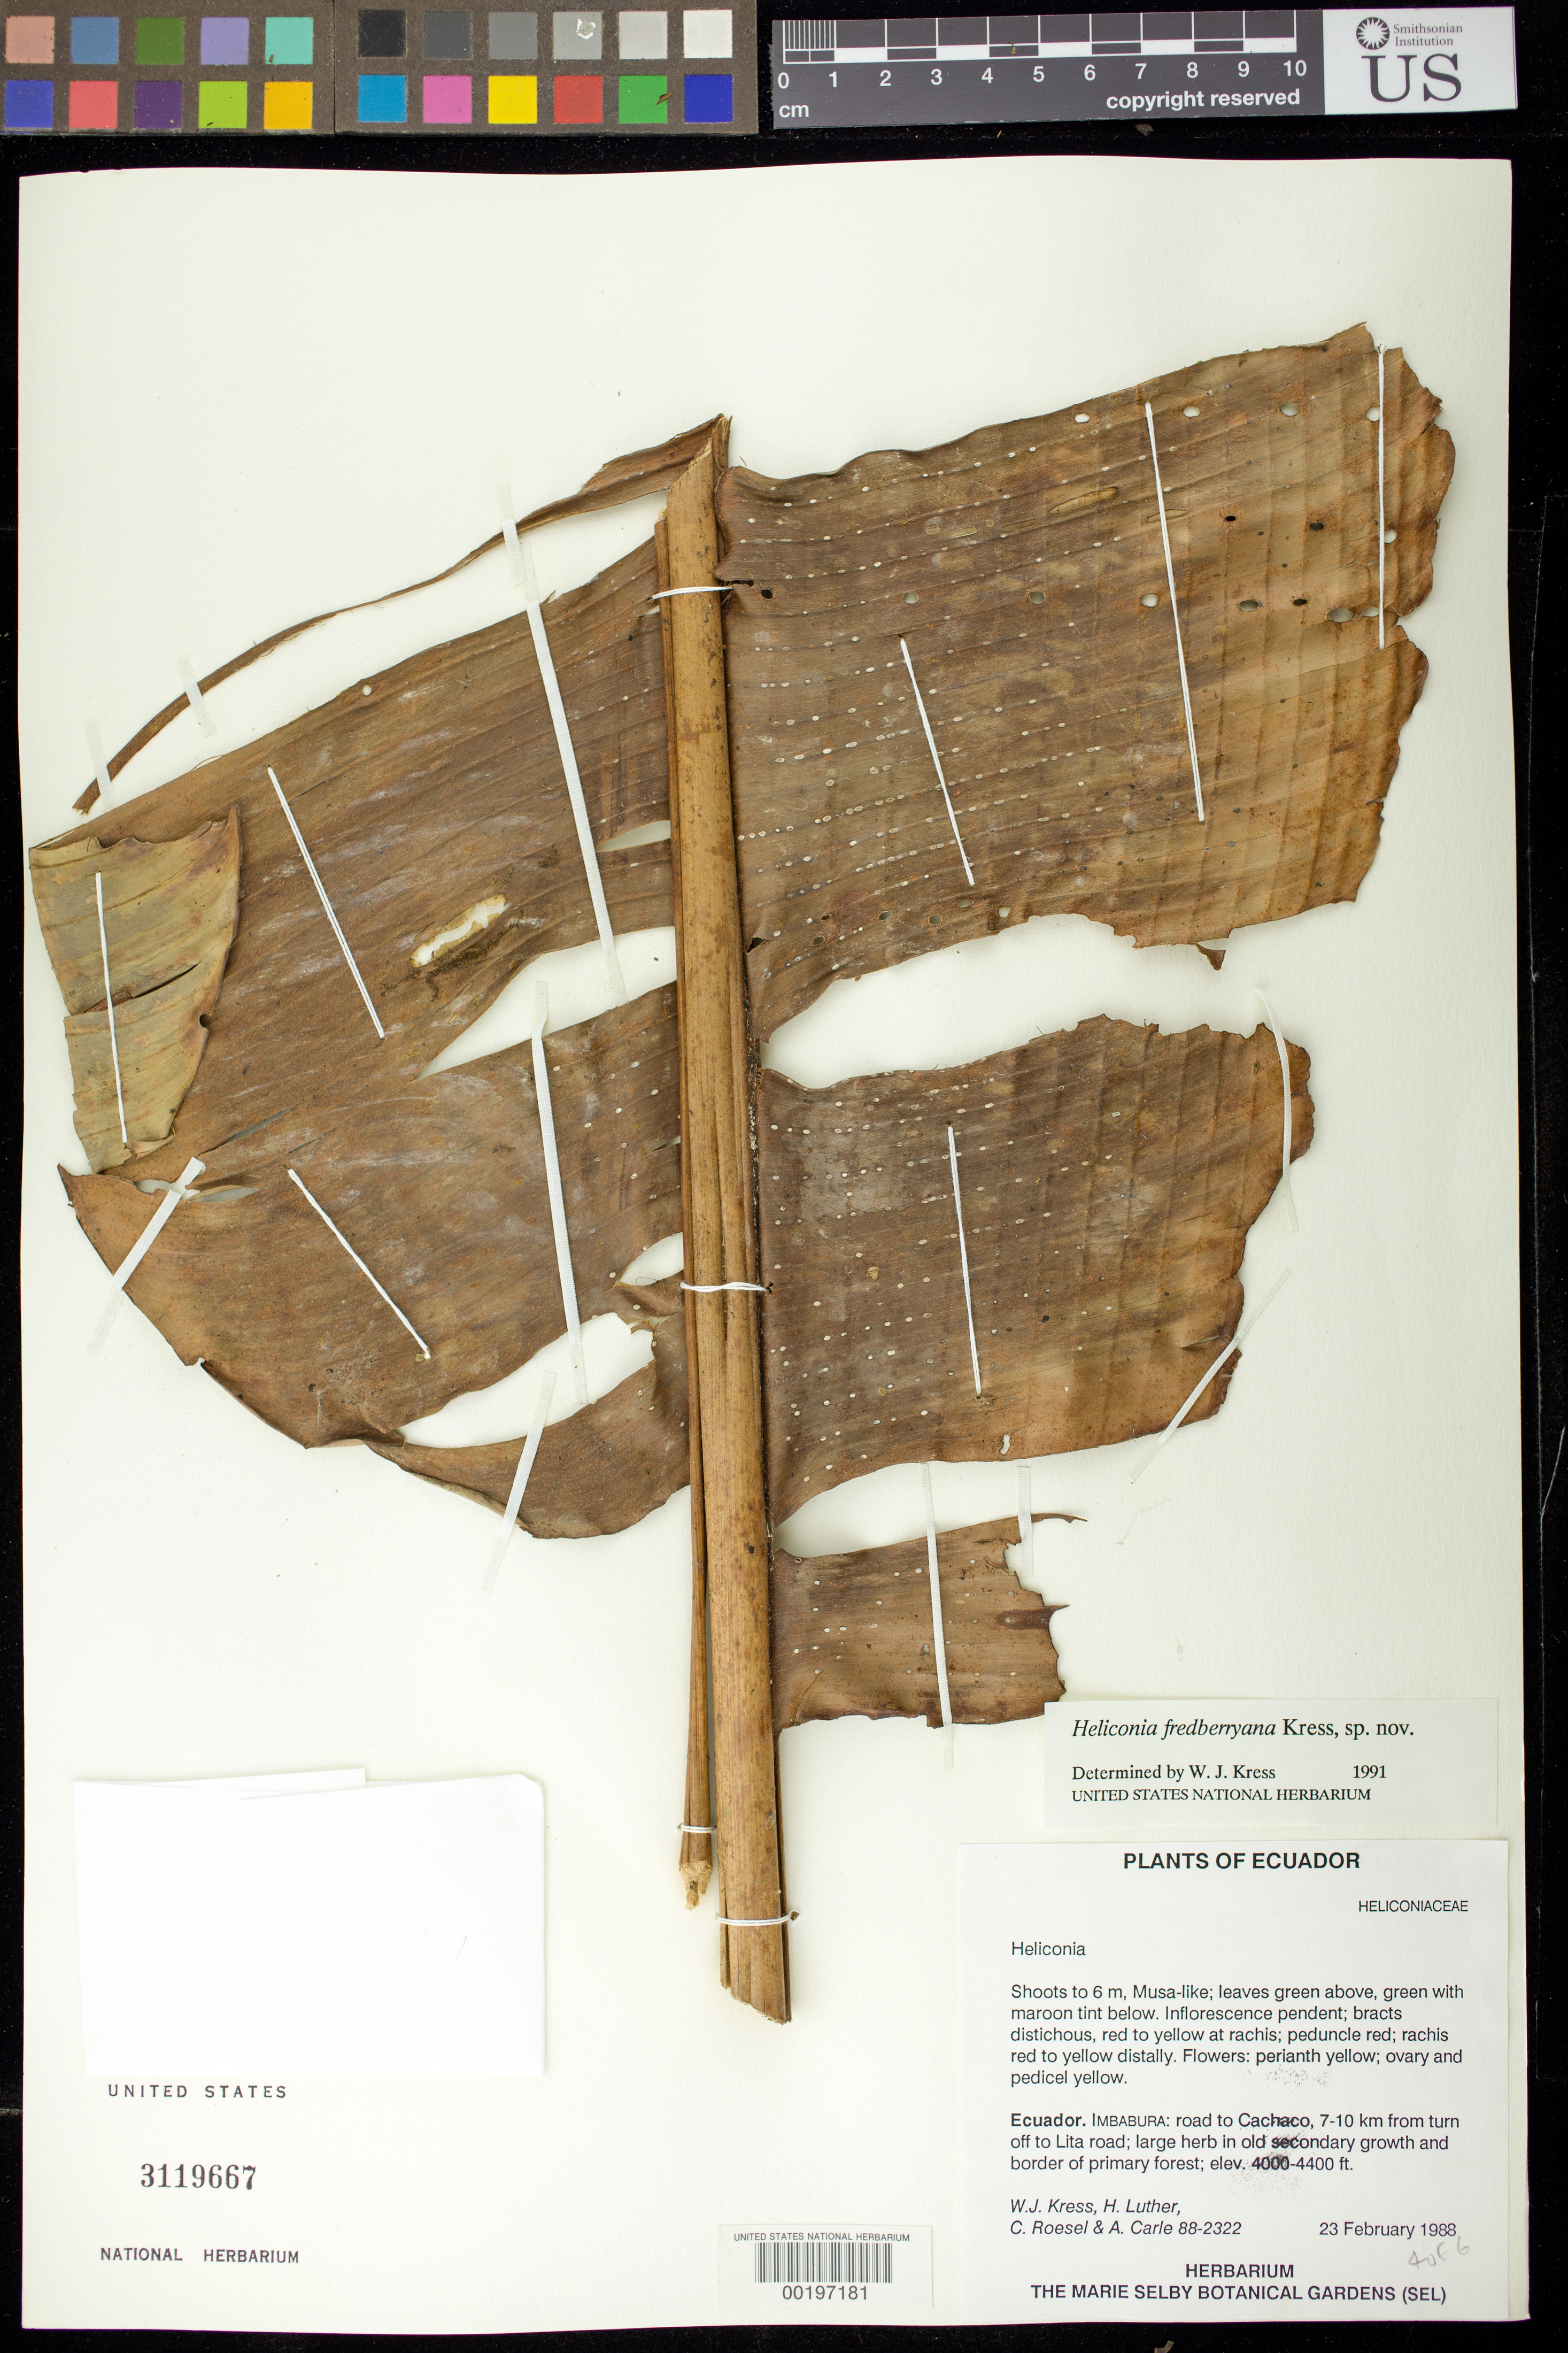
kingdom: Plantae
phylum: Tracheophyta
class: Liliopsida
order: Zingiberales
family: Heliconiaceae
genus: Heliconia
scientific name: Heliconia fredberryana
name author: W.J. Kress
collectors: W. J. Kress, C. S. Roesel, A. Carle & Harry E. Luther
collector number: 88-2322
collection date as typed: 23 Feb 1988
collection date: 1988-02-23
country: Ecuador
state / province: Imbabura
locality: Road to Cachaco, 7-10 km from turn of L to Lita road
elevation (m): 1219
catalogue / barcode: US 3119667